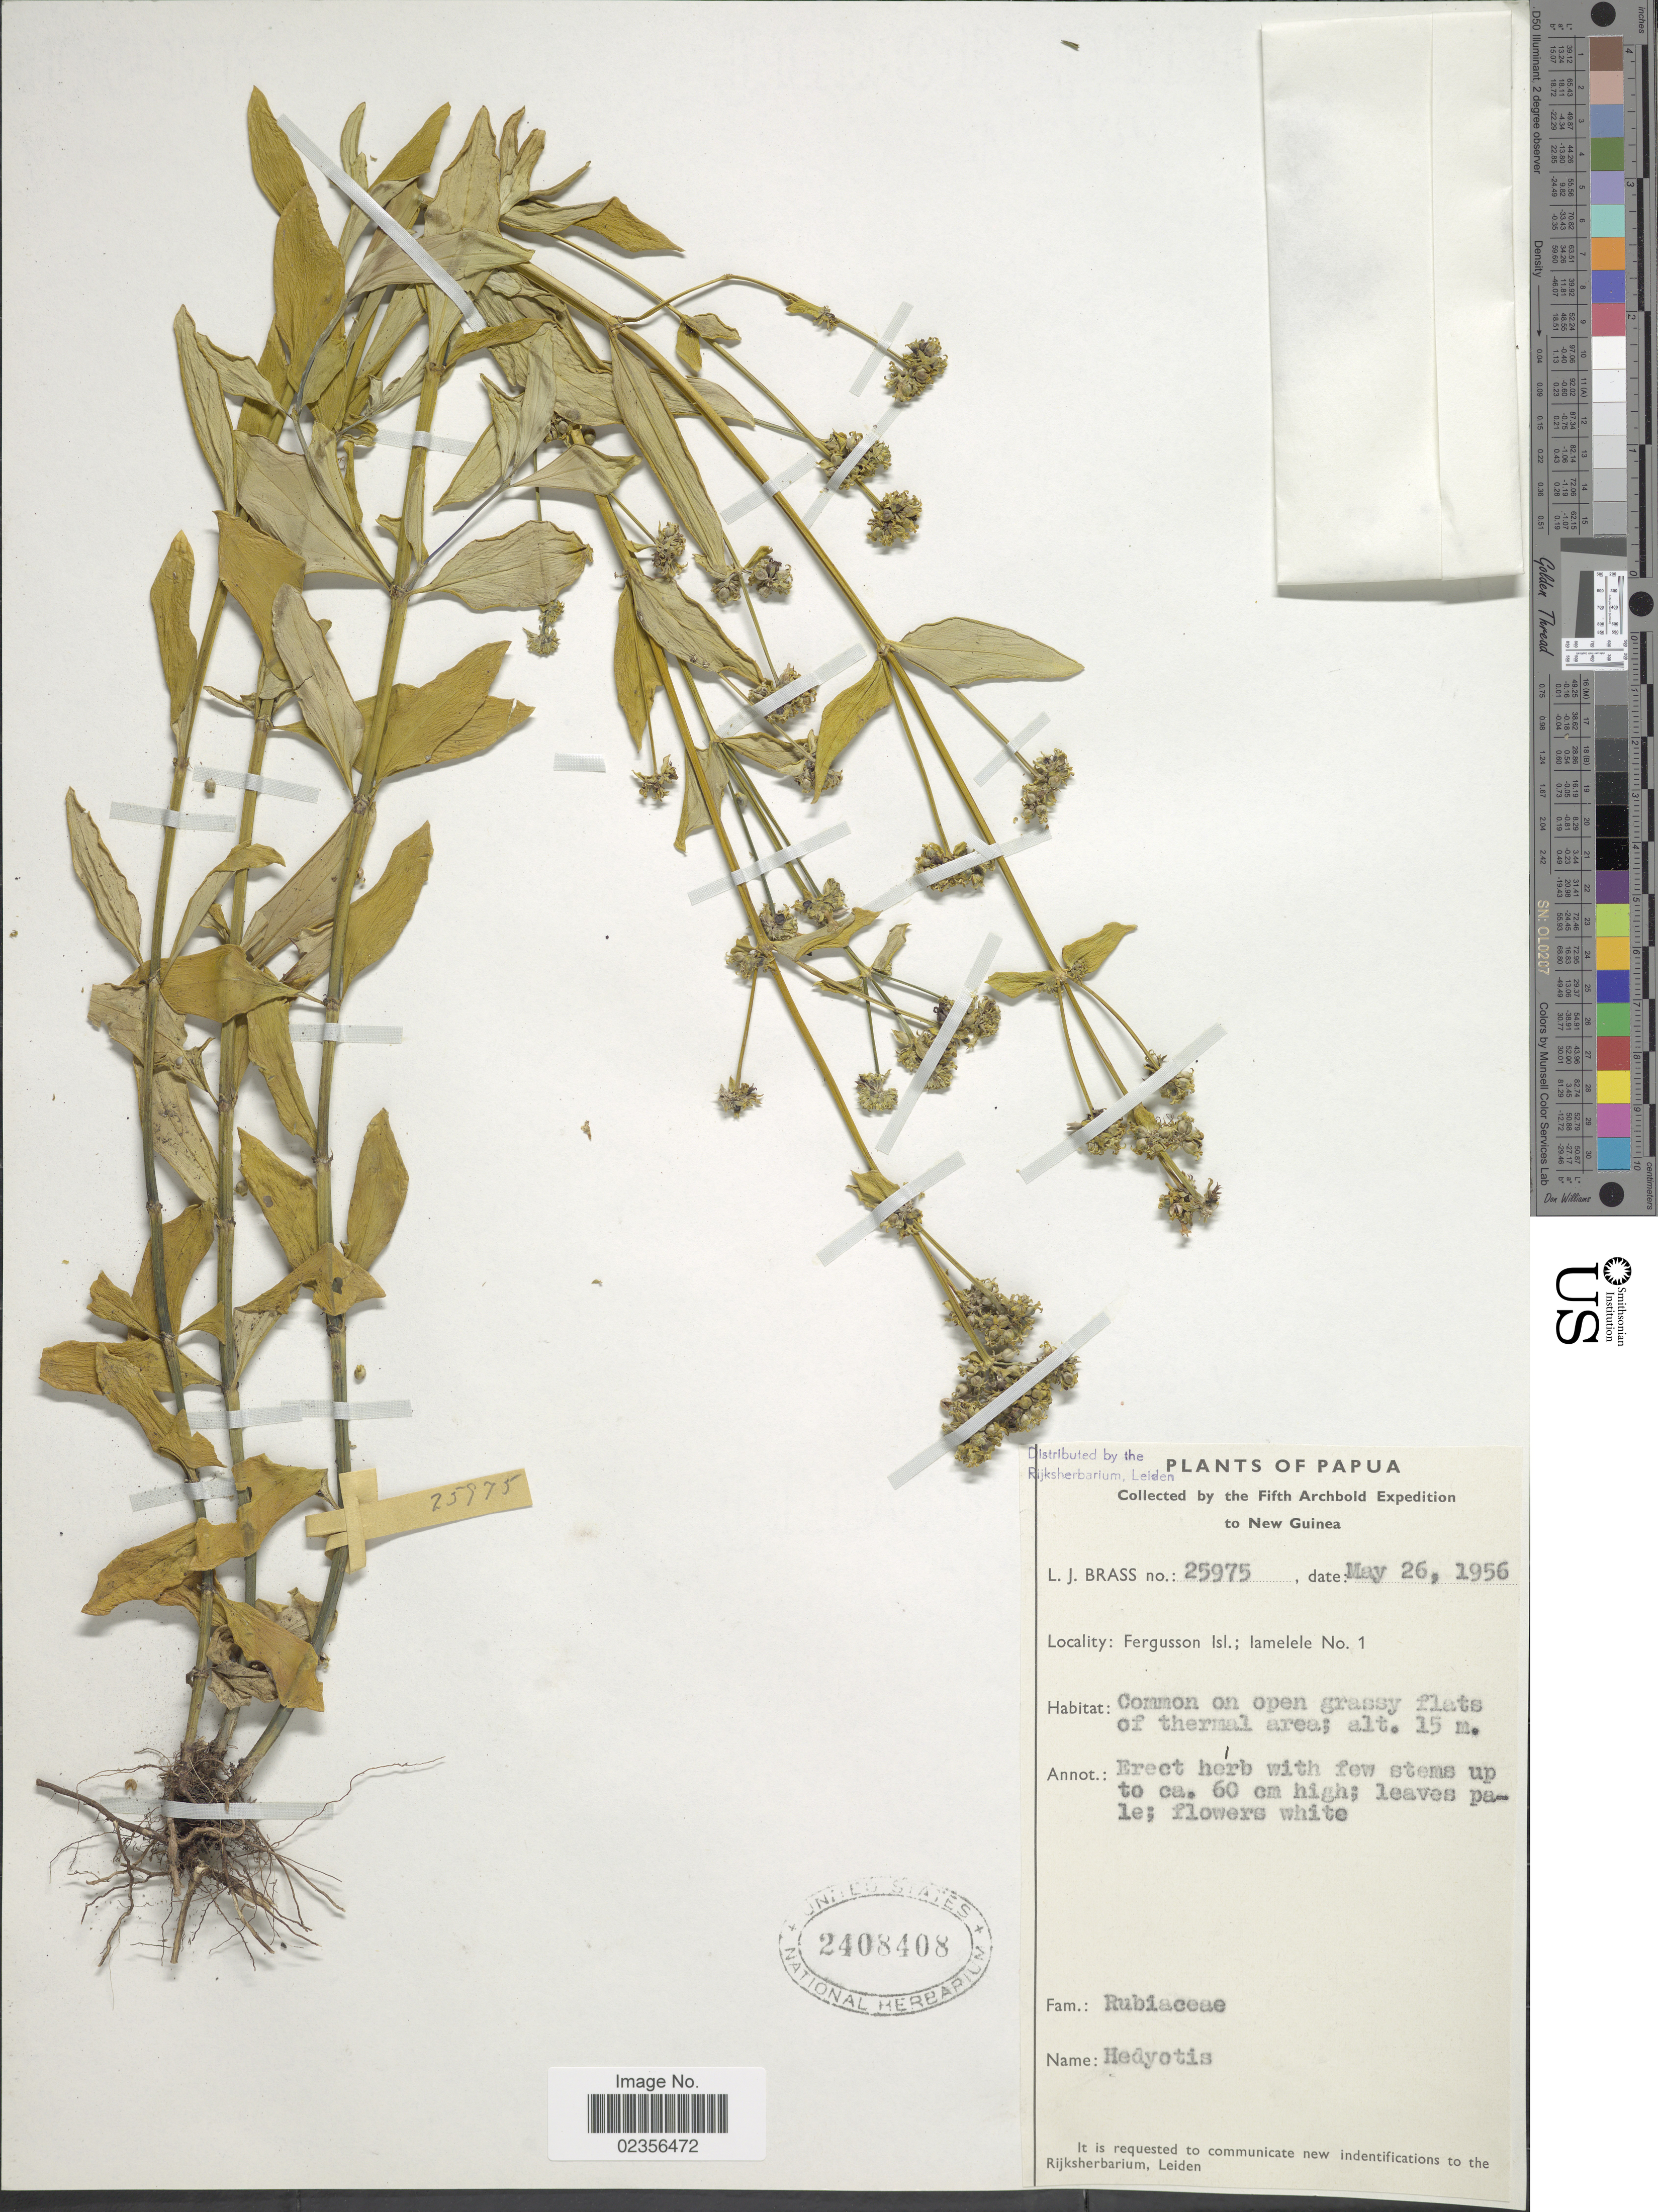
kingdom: Plantae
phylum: Tracheophyta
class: Magnoliopsida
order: Gentianales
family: Rubiaceae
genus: Hedyotis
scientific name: Hedyotis sp.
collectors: L. J. Brass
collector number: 25975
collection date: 1956-05-26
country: Papua New Guinea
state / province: Milne Bay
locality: Papua. New Guinea. Fergusson Isl.; Iamelele No. 1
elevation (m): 15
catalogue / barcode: US 2408408